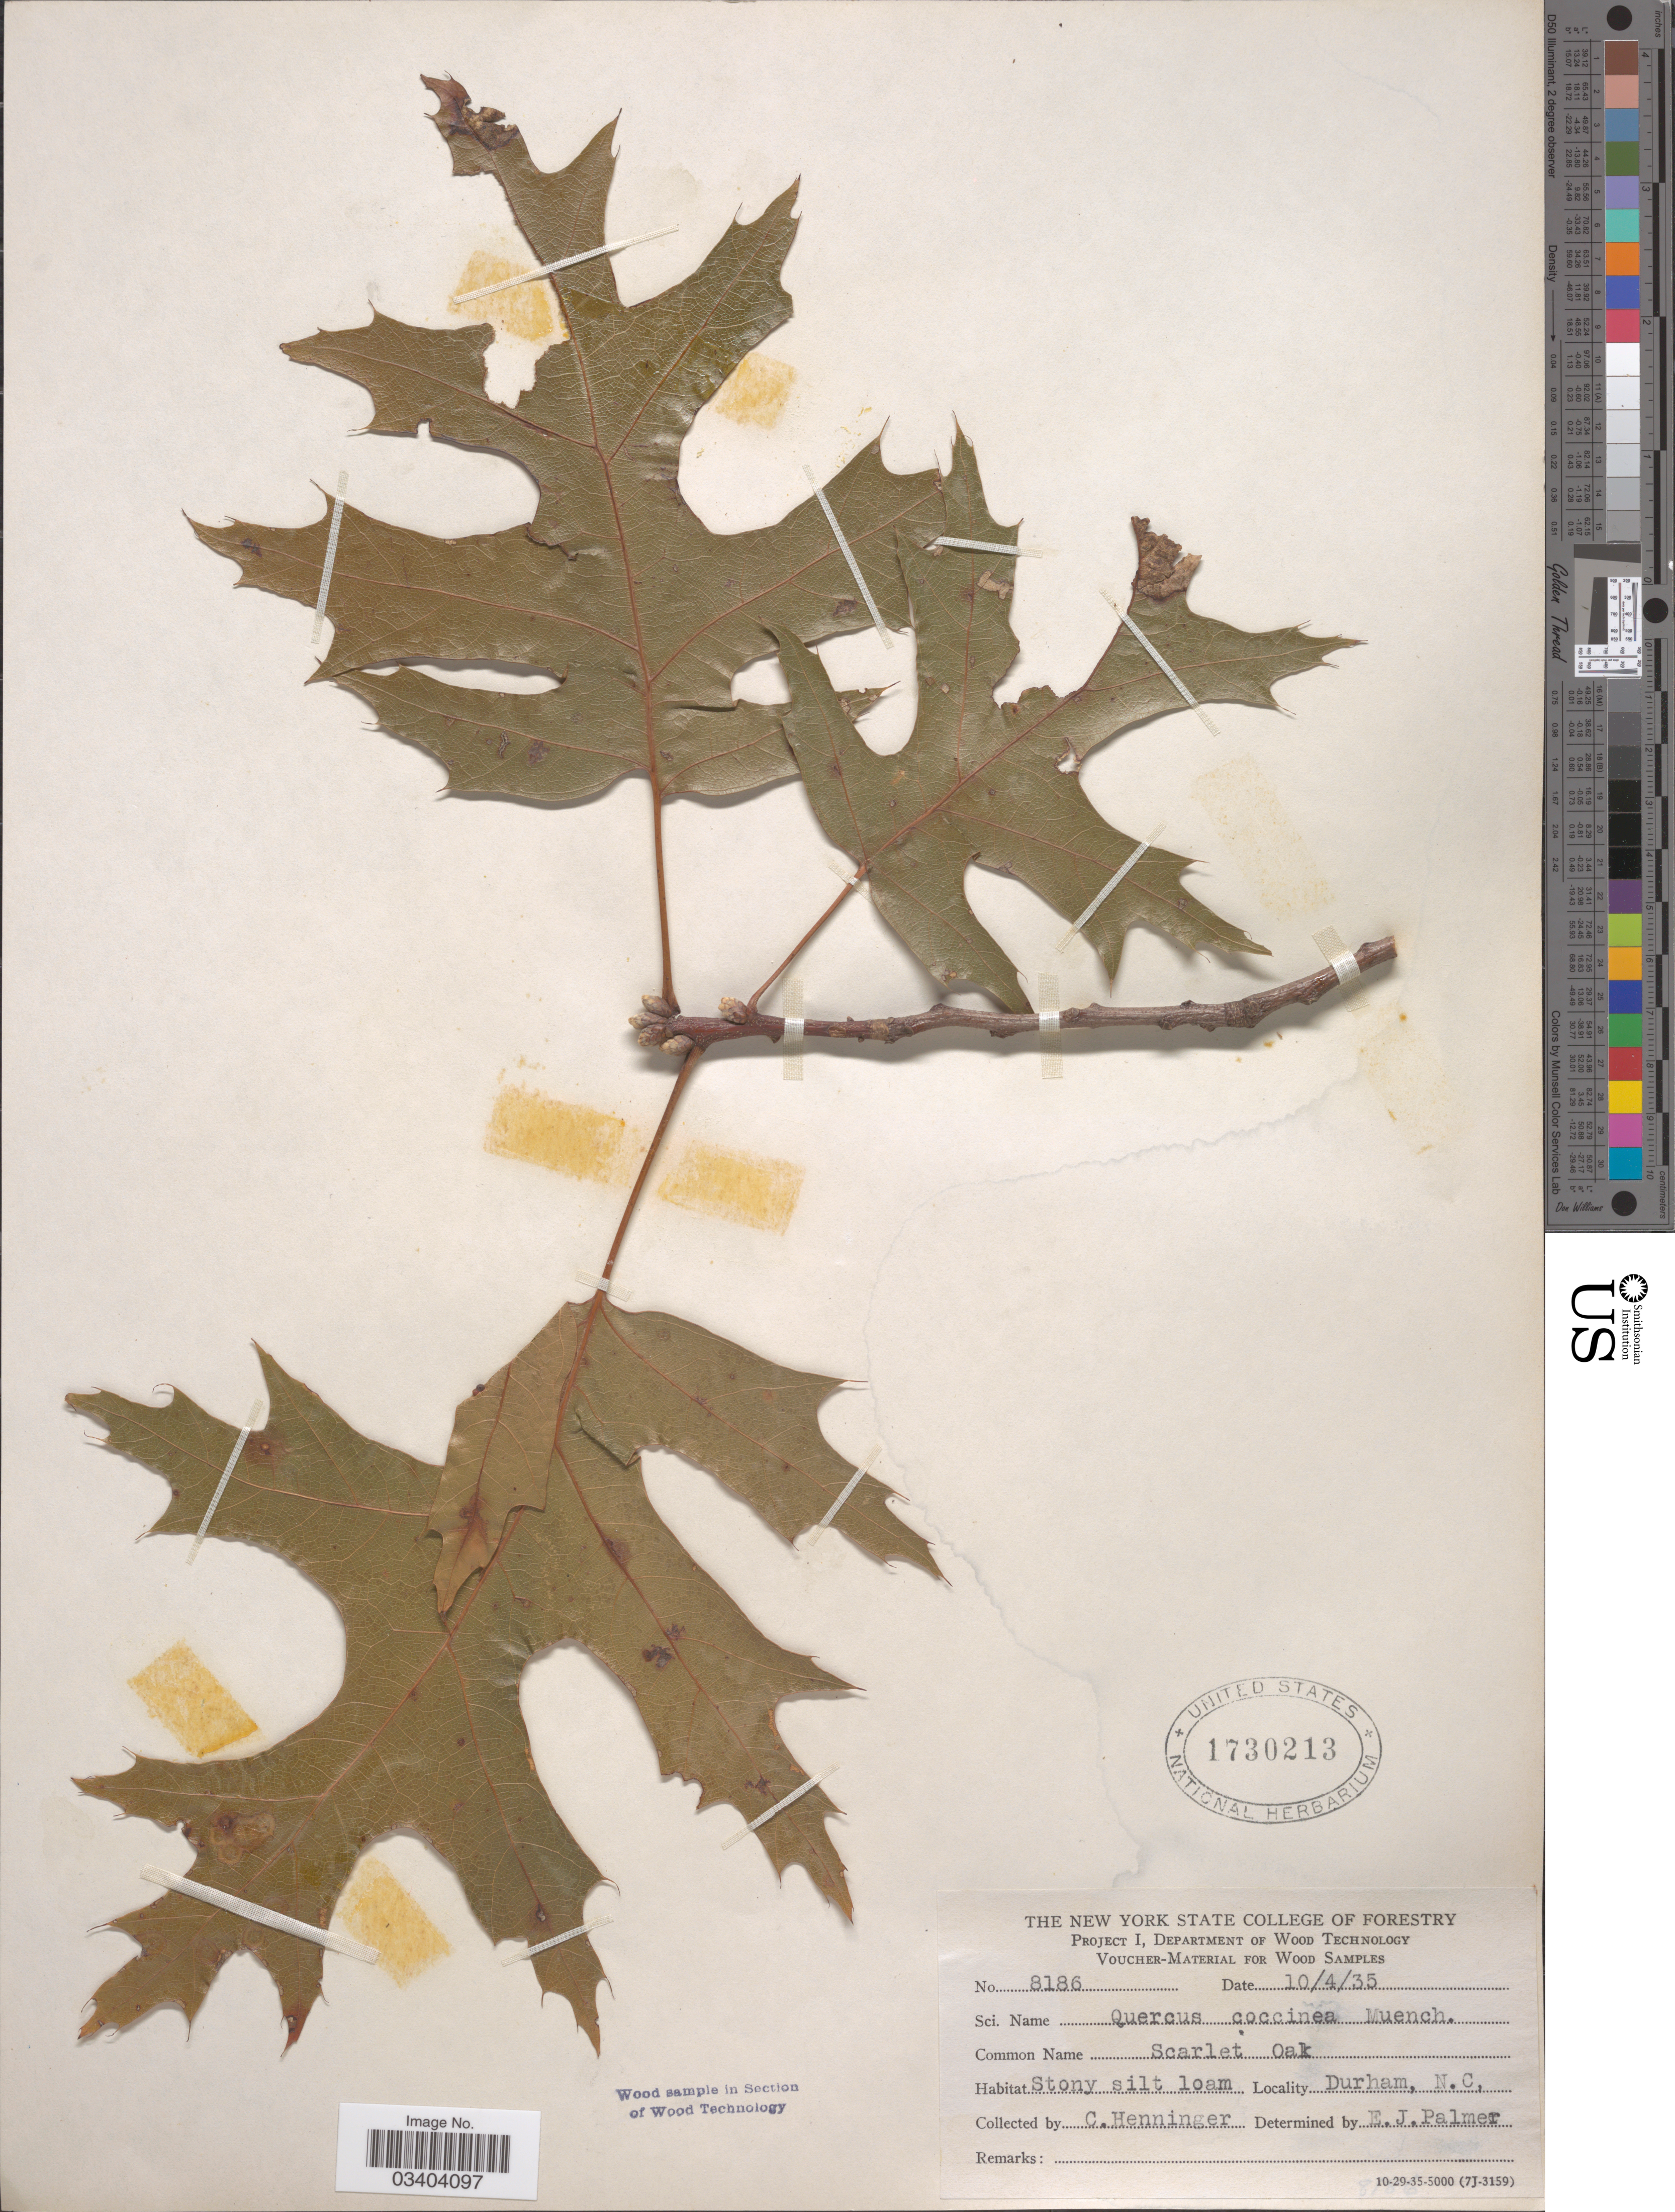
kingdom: Plantae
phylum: Tracheophyta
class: Magnoliopsida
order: Fagales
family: Fagaceae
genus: Quercus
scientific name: Quercus coccinea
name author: Münchh.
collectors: C. Henninger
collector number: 8186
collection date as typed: Transcribed d/m/y: 4/10/35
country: United States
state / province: North Carolina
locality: Durham.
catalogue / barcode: US 1730213